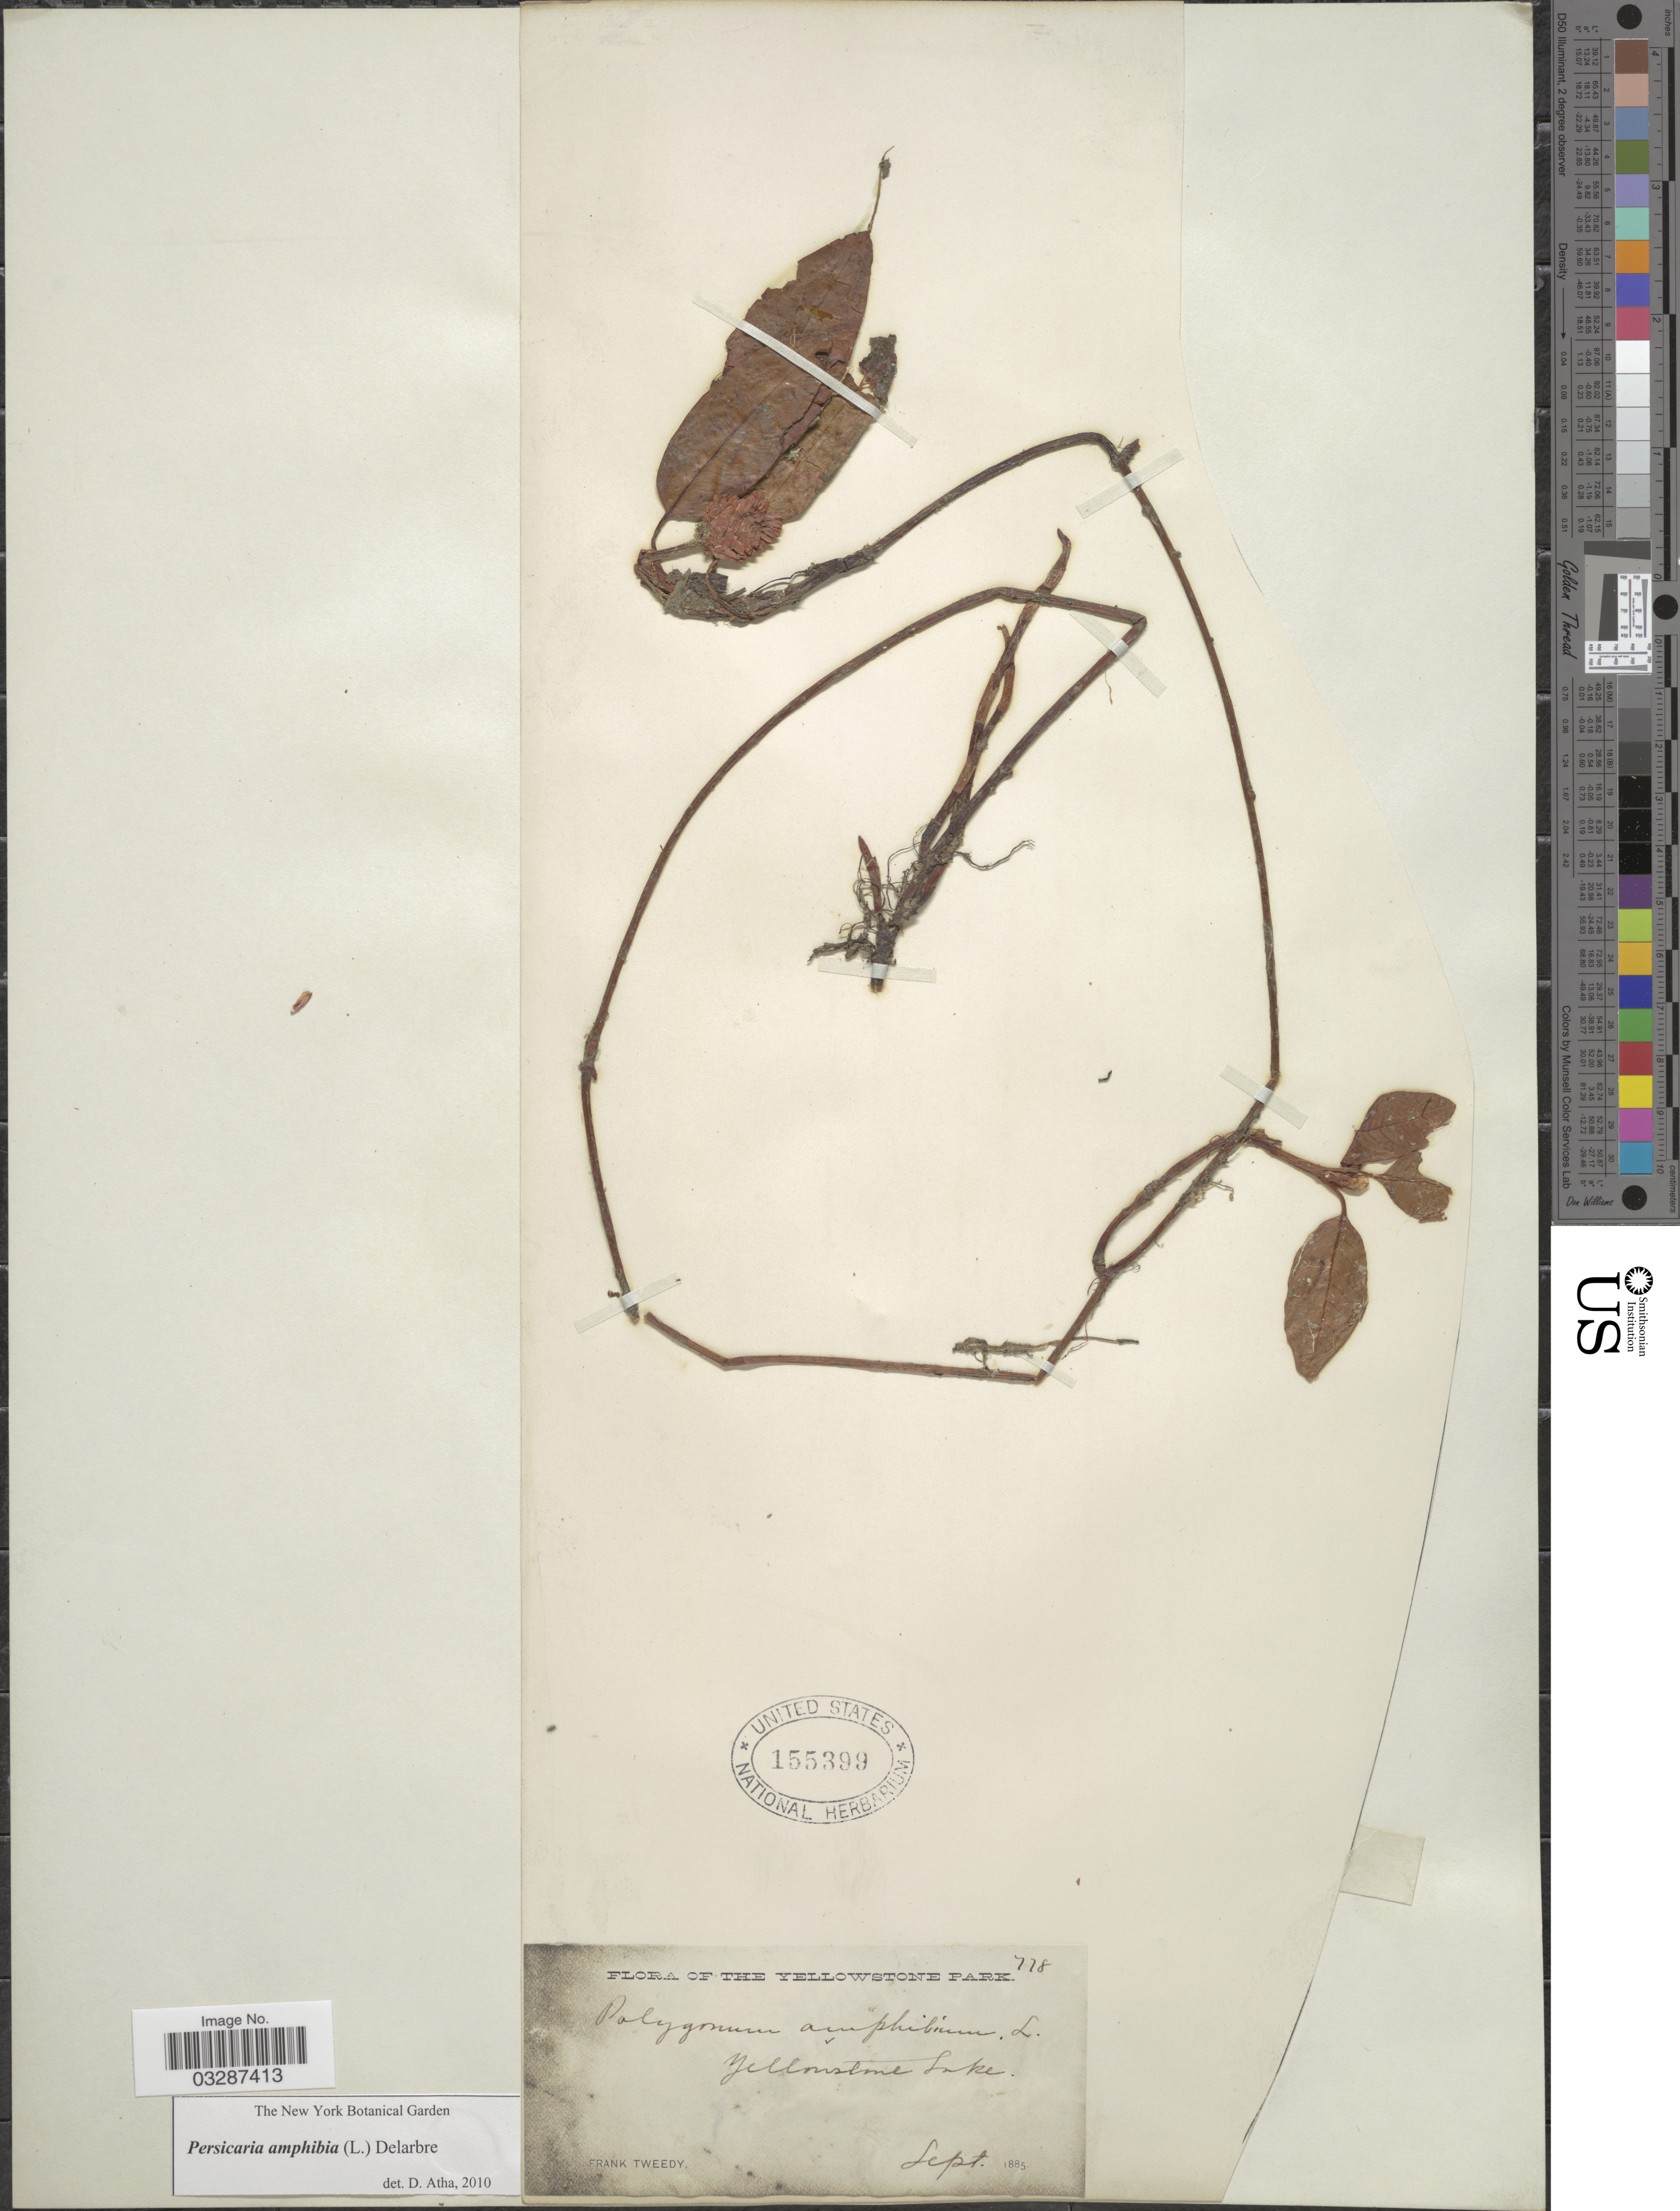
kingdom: Plantae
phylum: Tracheophyta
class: Magnoliopsida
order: Caryophyllales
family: Polygonaceae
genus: Persicaria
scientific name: Persicaria amphibia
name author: (L.) Delarbre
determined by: Atha, D. E.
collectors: F. Tweedy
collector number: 778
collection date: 1885-09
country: United States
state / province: Wyoming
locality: The Yellowstone Park. Yellowstone Lake.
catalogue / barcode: US 155399